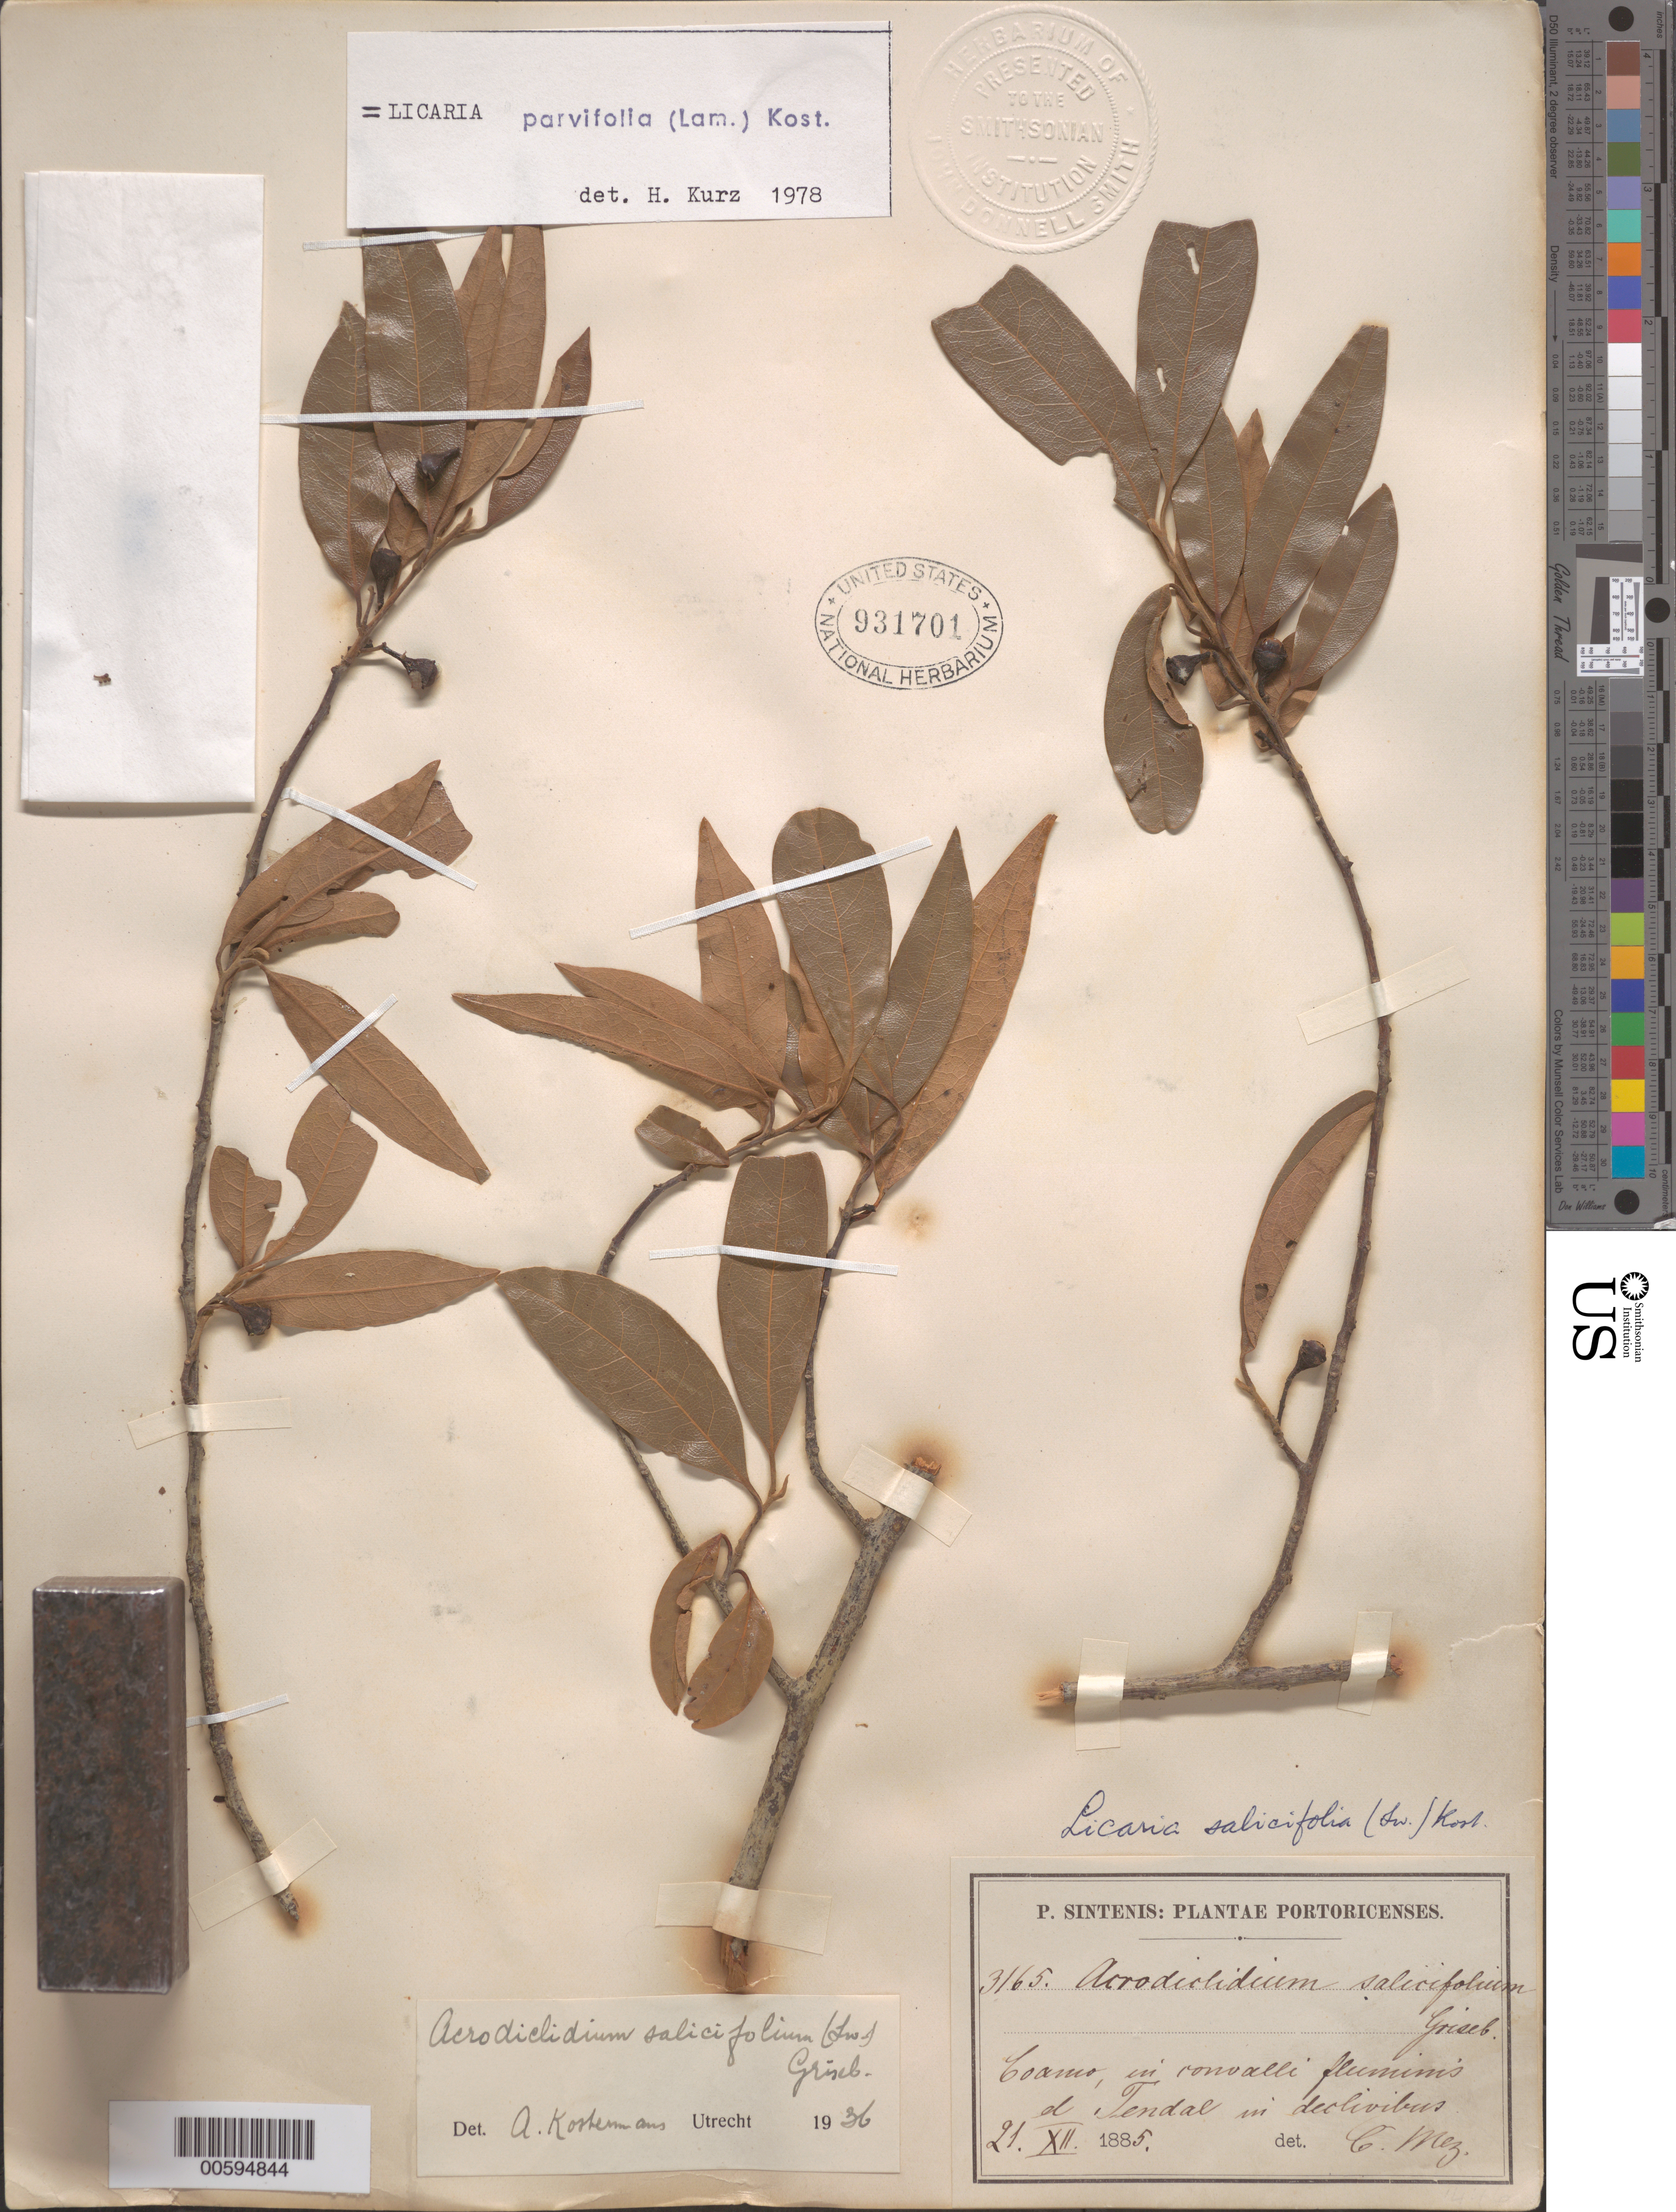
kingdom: Plantae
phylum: Tracheophyta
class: Magnoliopsida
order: Laurales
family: Lauraceae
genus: Licaria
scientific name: Licaria parvifolia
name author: (Lam.) Kosterm. ex León & Alain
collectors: P. Sintenis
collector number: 3165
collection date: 1885-12-21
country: Puerto Rico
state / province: Coamo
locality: In convalli fluminis el Tendal in declivibus.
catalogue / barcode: US 931701